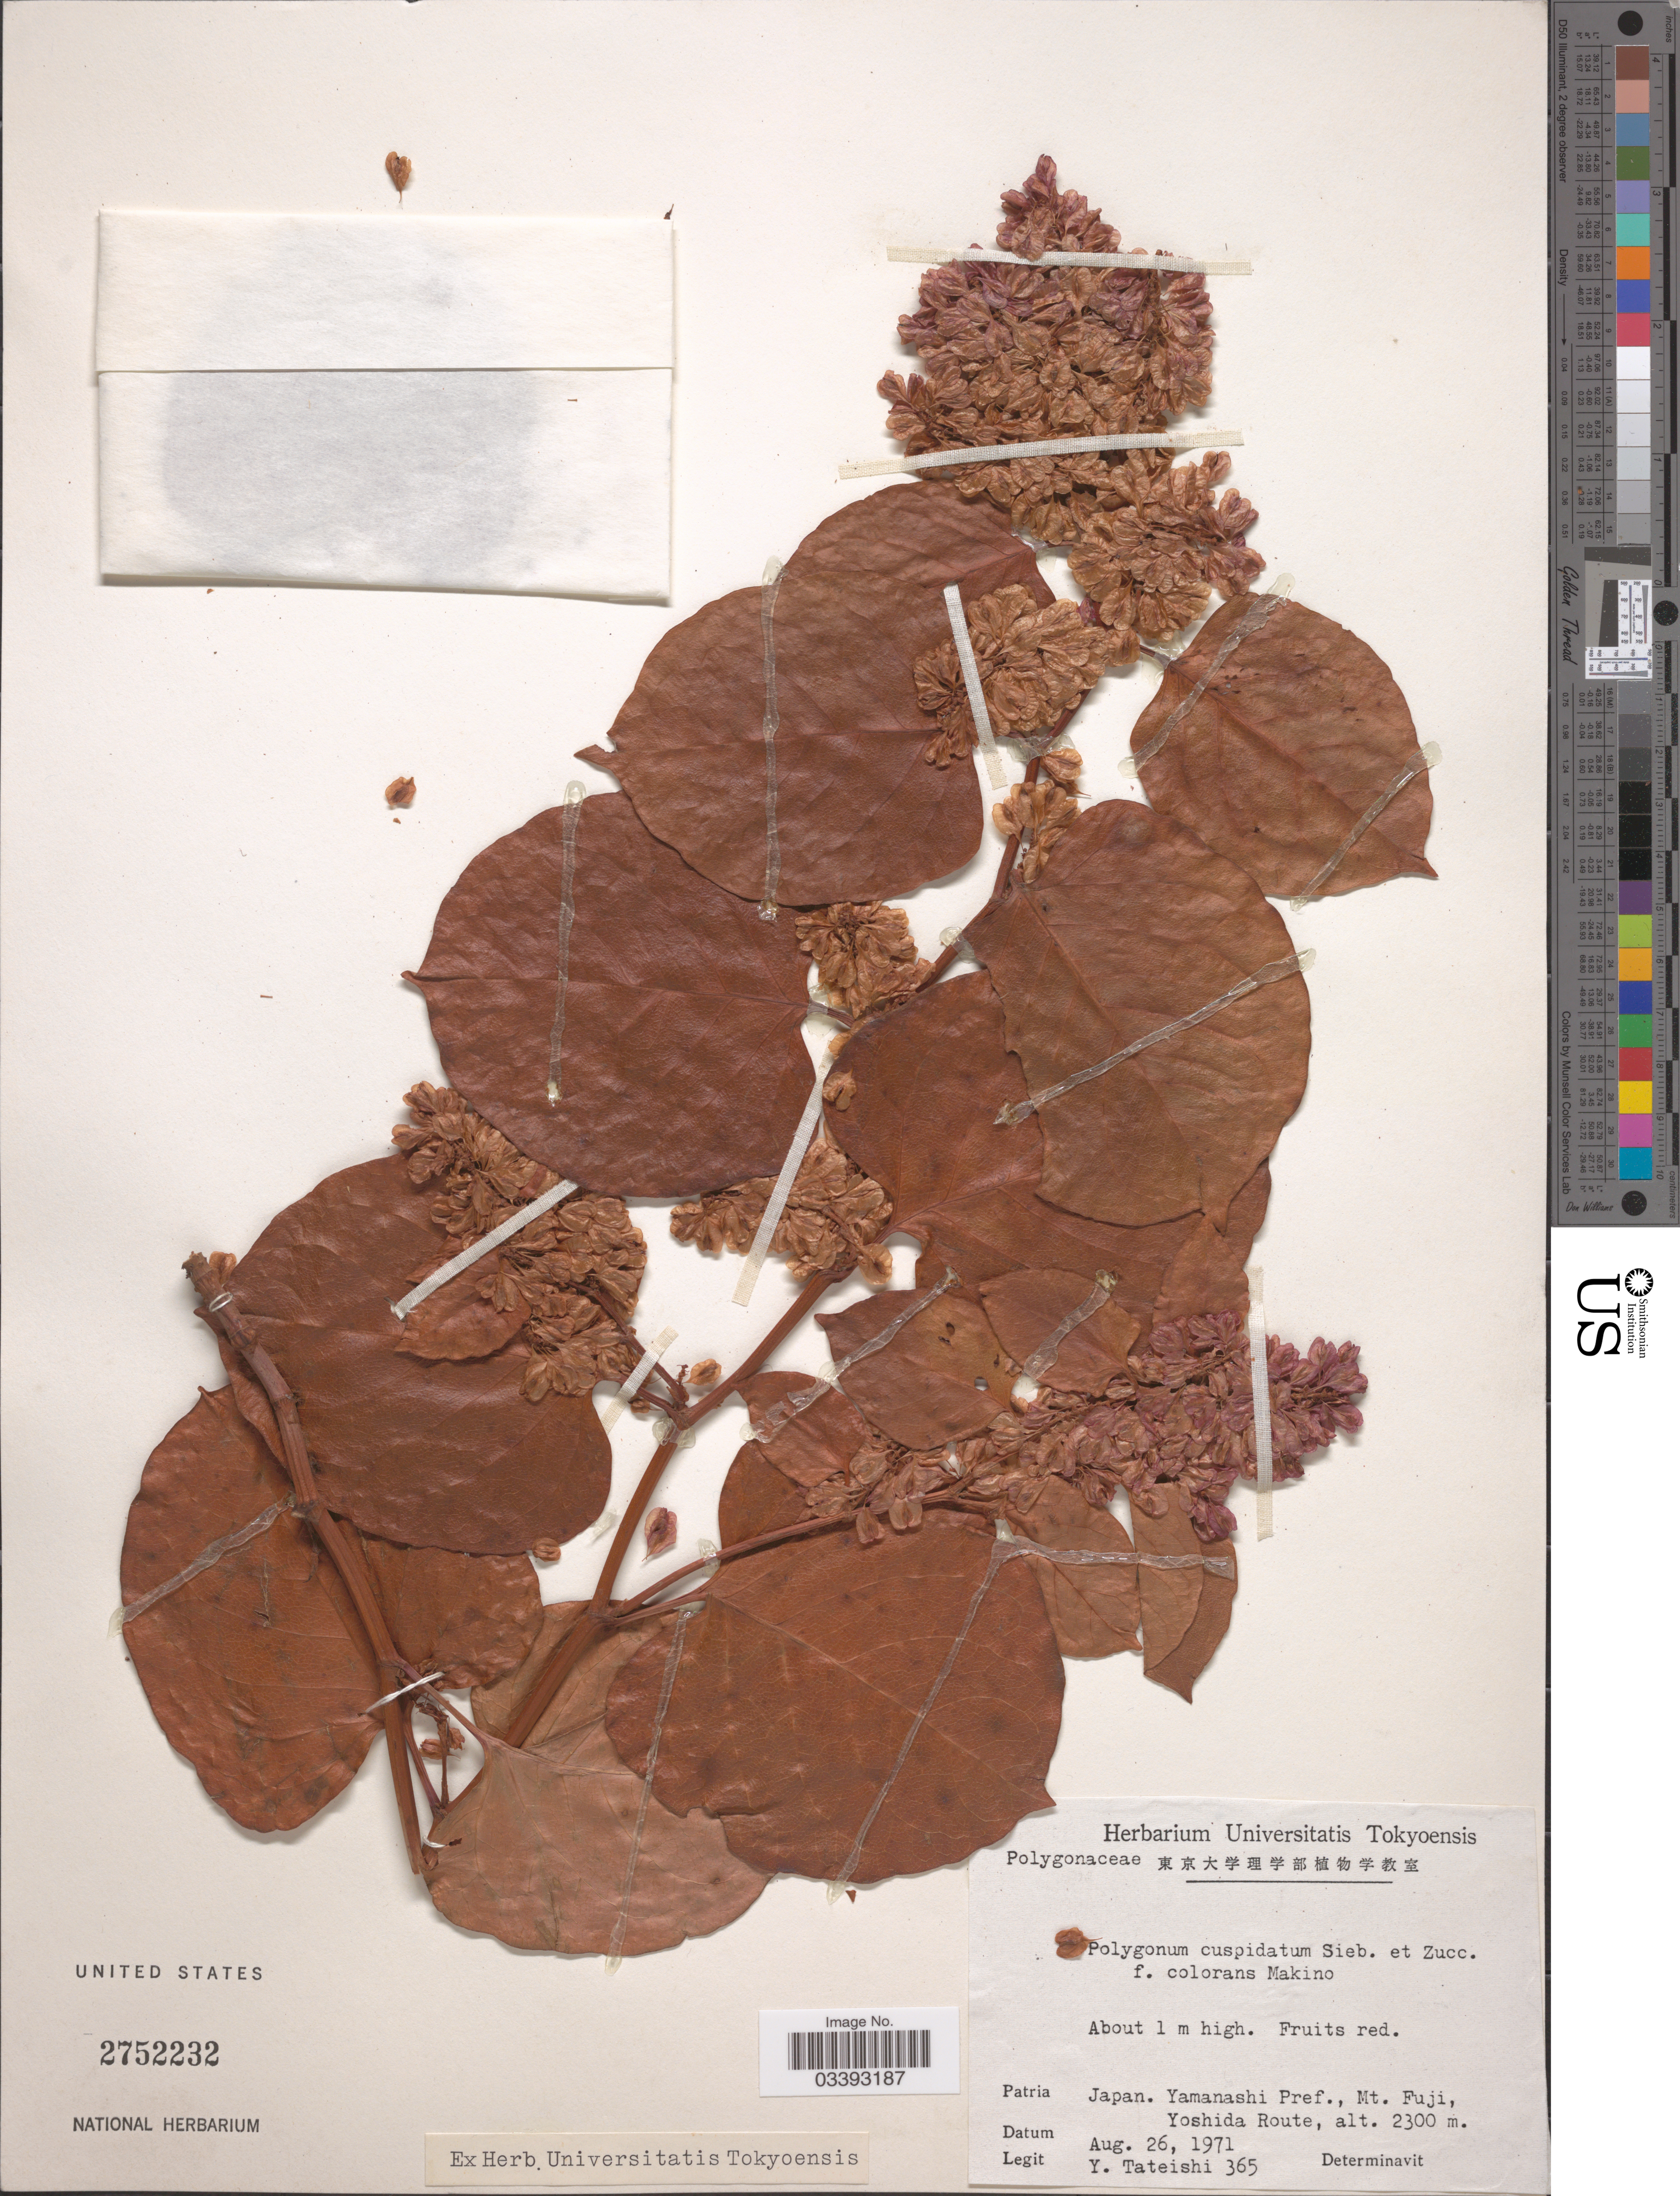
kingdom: Plantae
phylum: Tracheophyta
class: Magnoliopsida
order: Caryophyllales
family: Polygonaceae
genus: Reynoutria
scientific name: Reynoutria japonica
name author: Houtt.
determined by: Strong, M. T., (US), Smithsonian Institution - National Museum of Natural History (UNITED STATES)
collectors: Y. Tateishi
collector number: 365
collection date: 1971-08-26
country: Japan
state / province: Yamanasi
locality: Yamanashi Pref., Mt. Fuji, Yoshida Route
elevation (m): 2300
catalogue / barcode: US 2752232